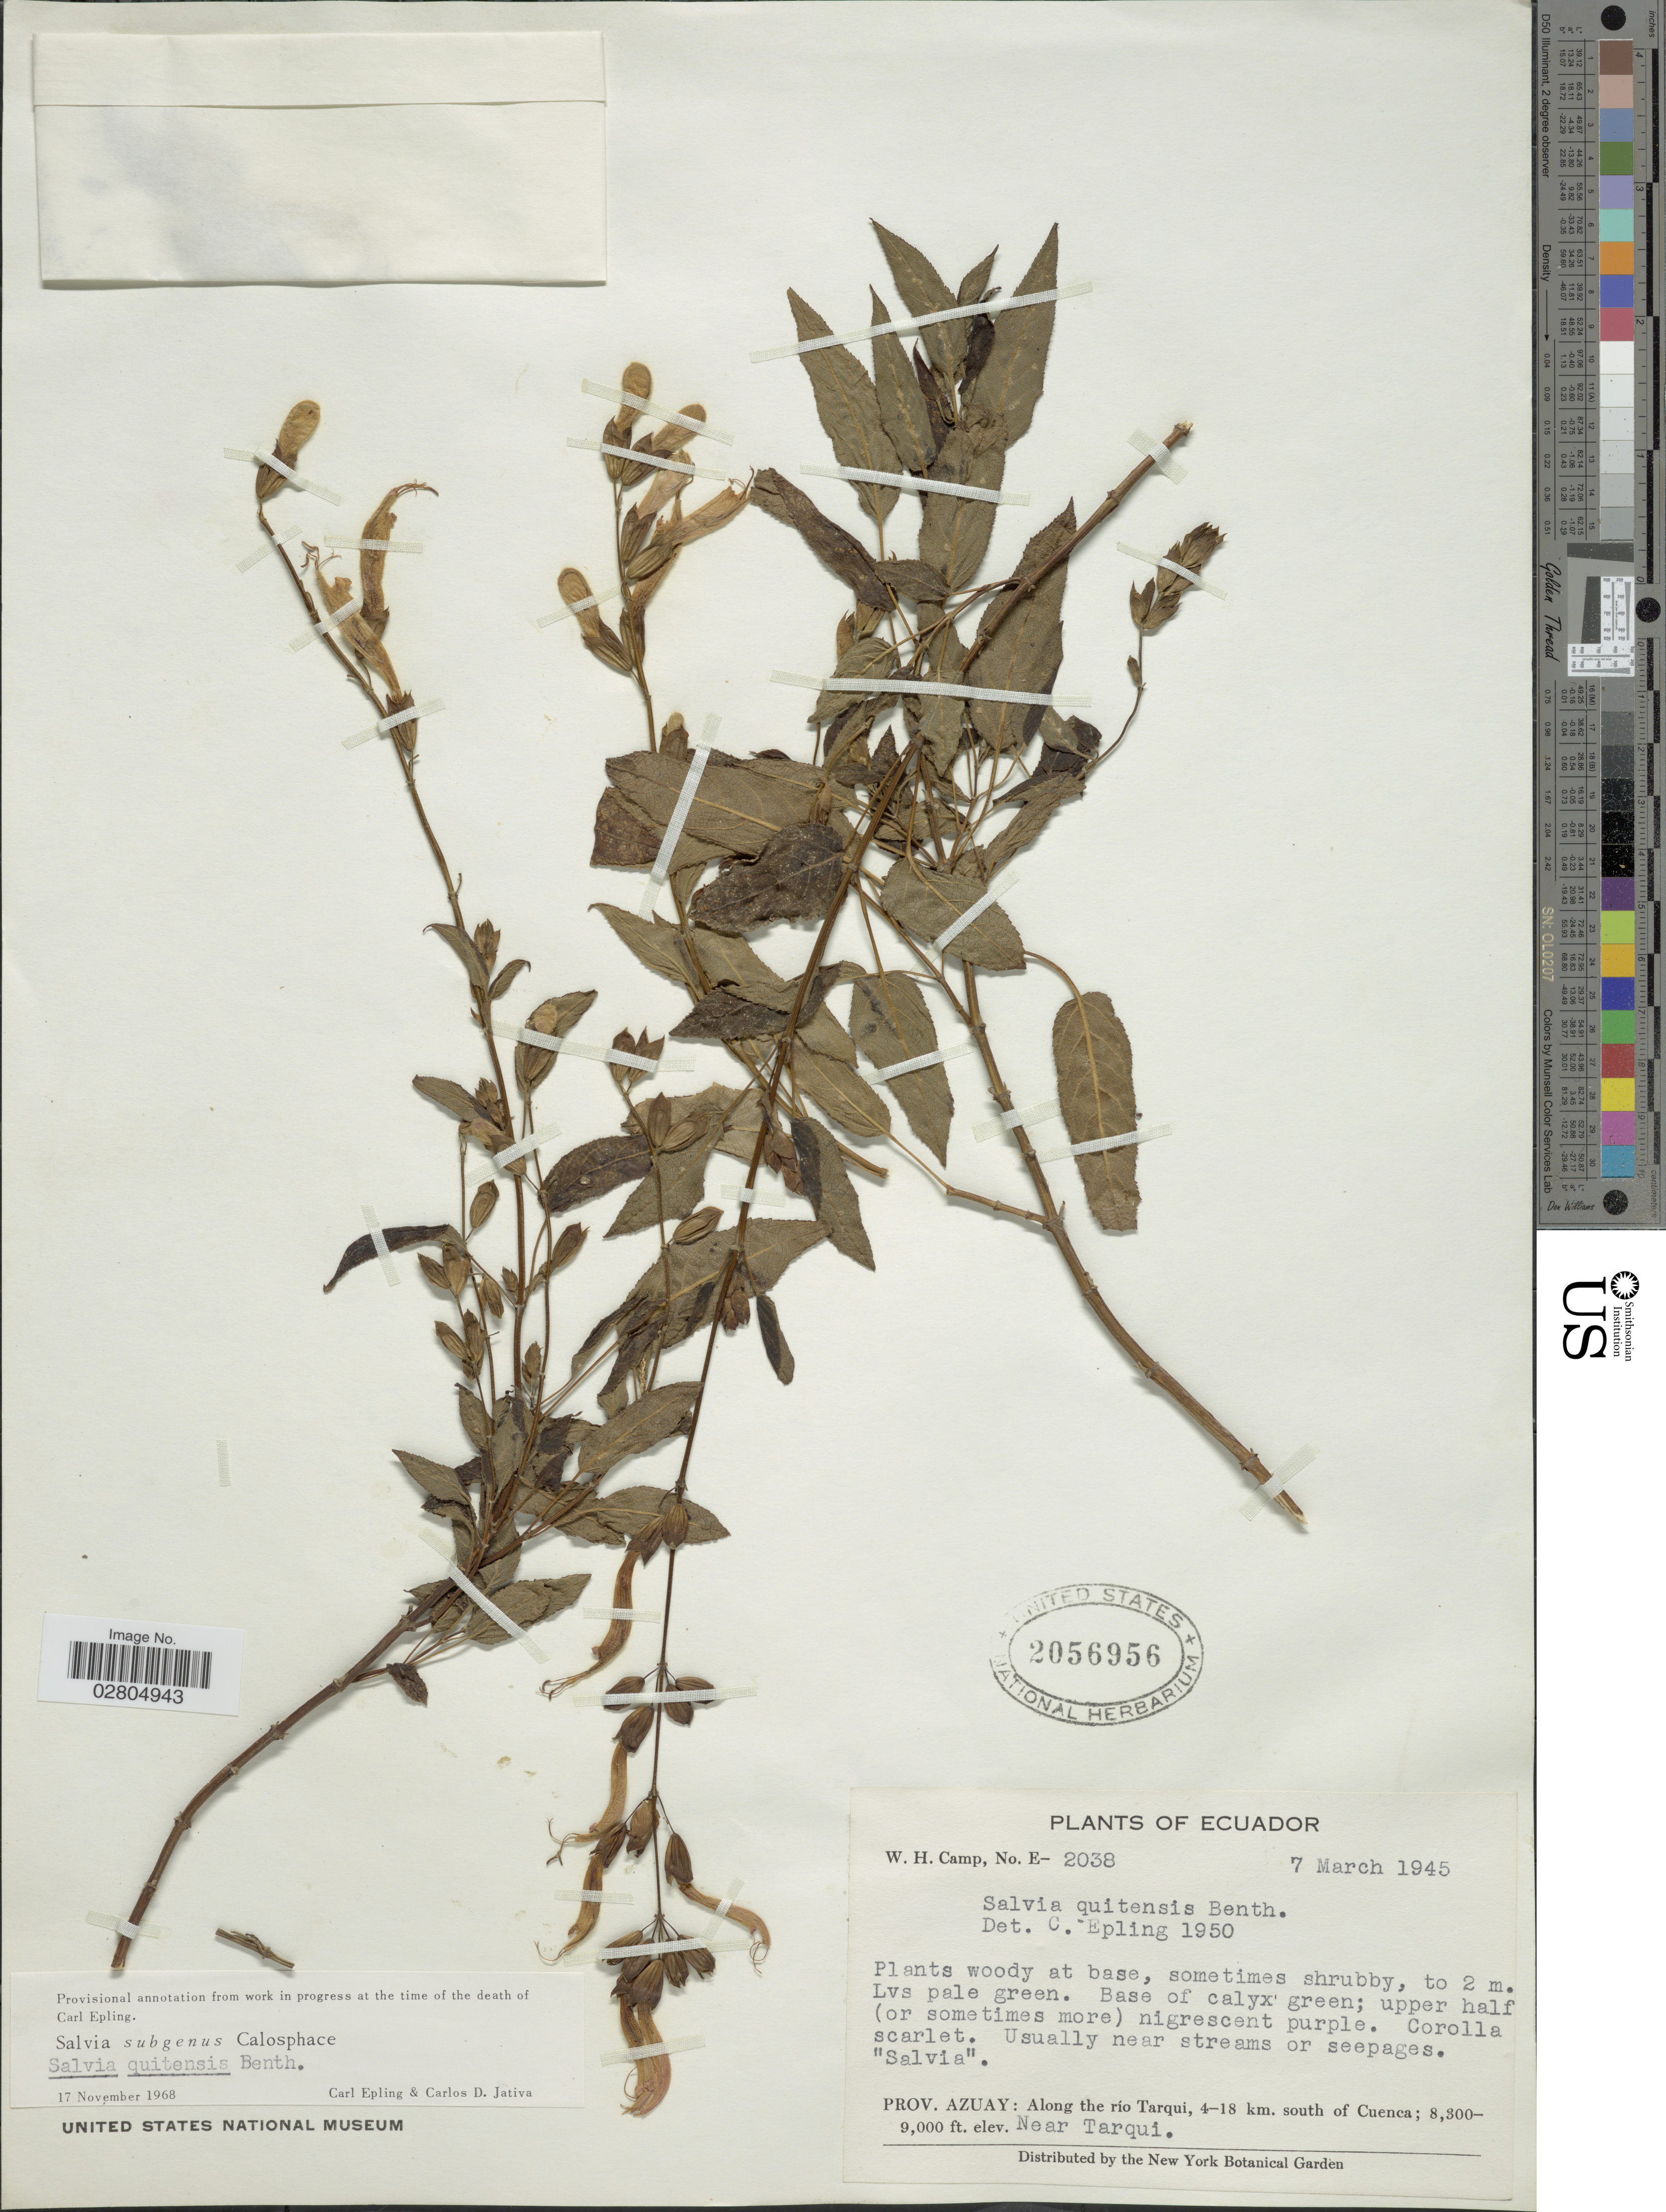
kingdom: Plantae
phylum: Tracheophyta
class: Magnoliopsida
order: Lamiales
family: Lamiaceae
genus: Salvia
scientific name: Salvia quitensis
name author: Benth.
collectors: W. H. Camp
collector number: E-2038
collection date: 1945-03-07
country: Ecuador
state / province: Azuay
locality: Along the río Tarqui, 4-18 km. south of Cuenca. Near Tarqui.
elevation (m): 2530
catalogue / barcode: US 2056956